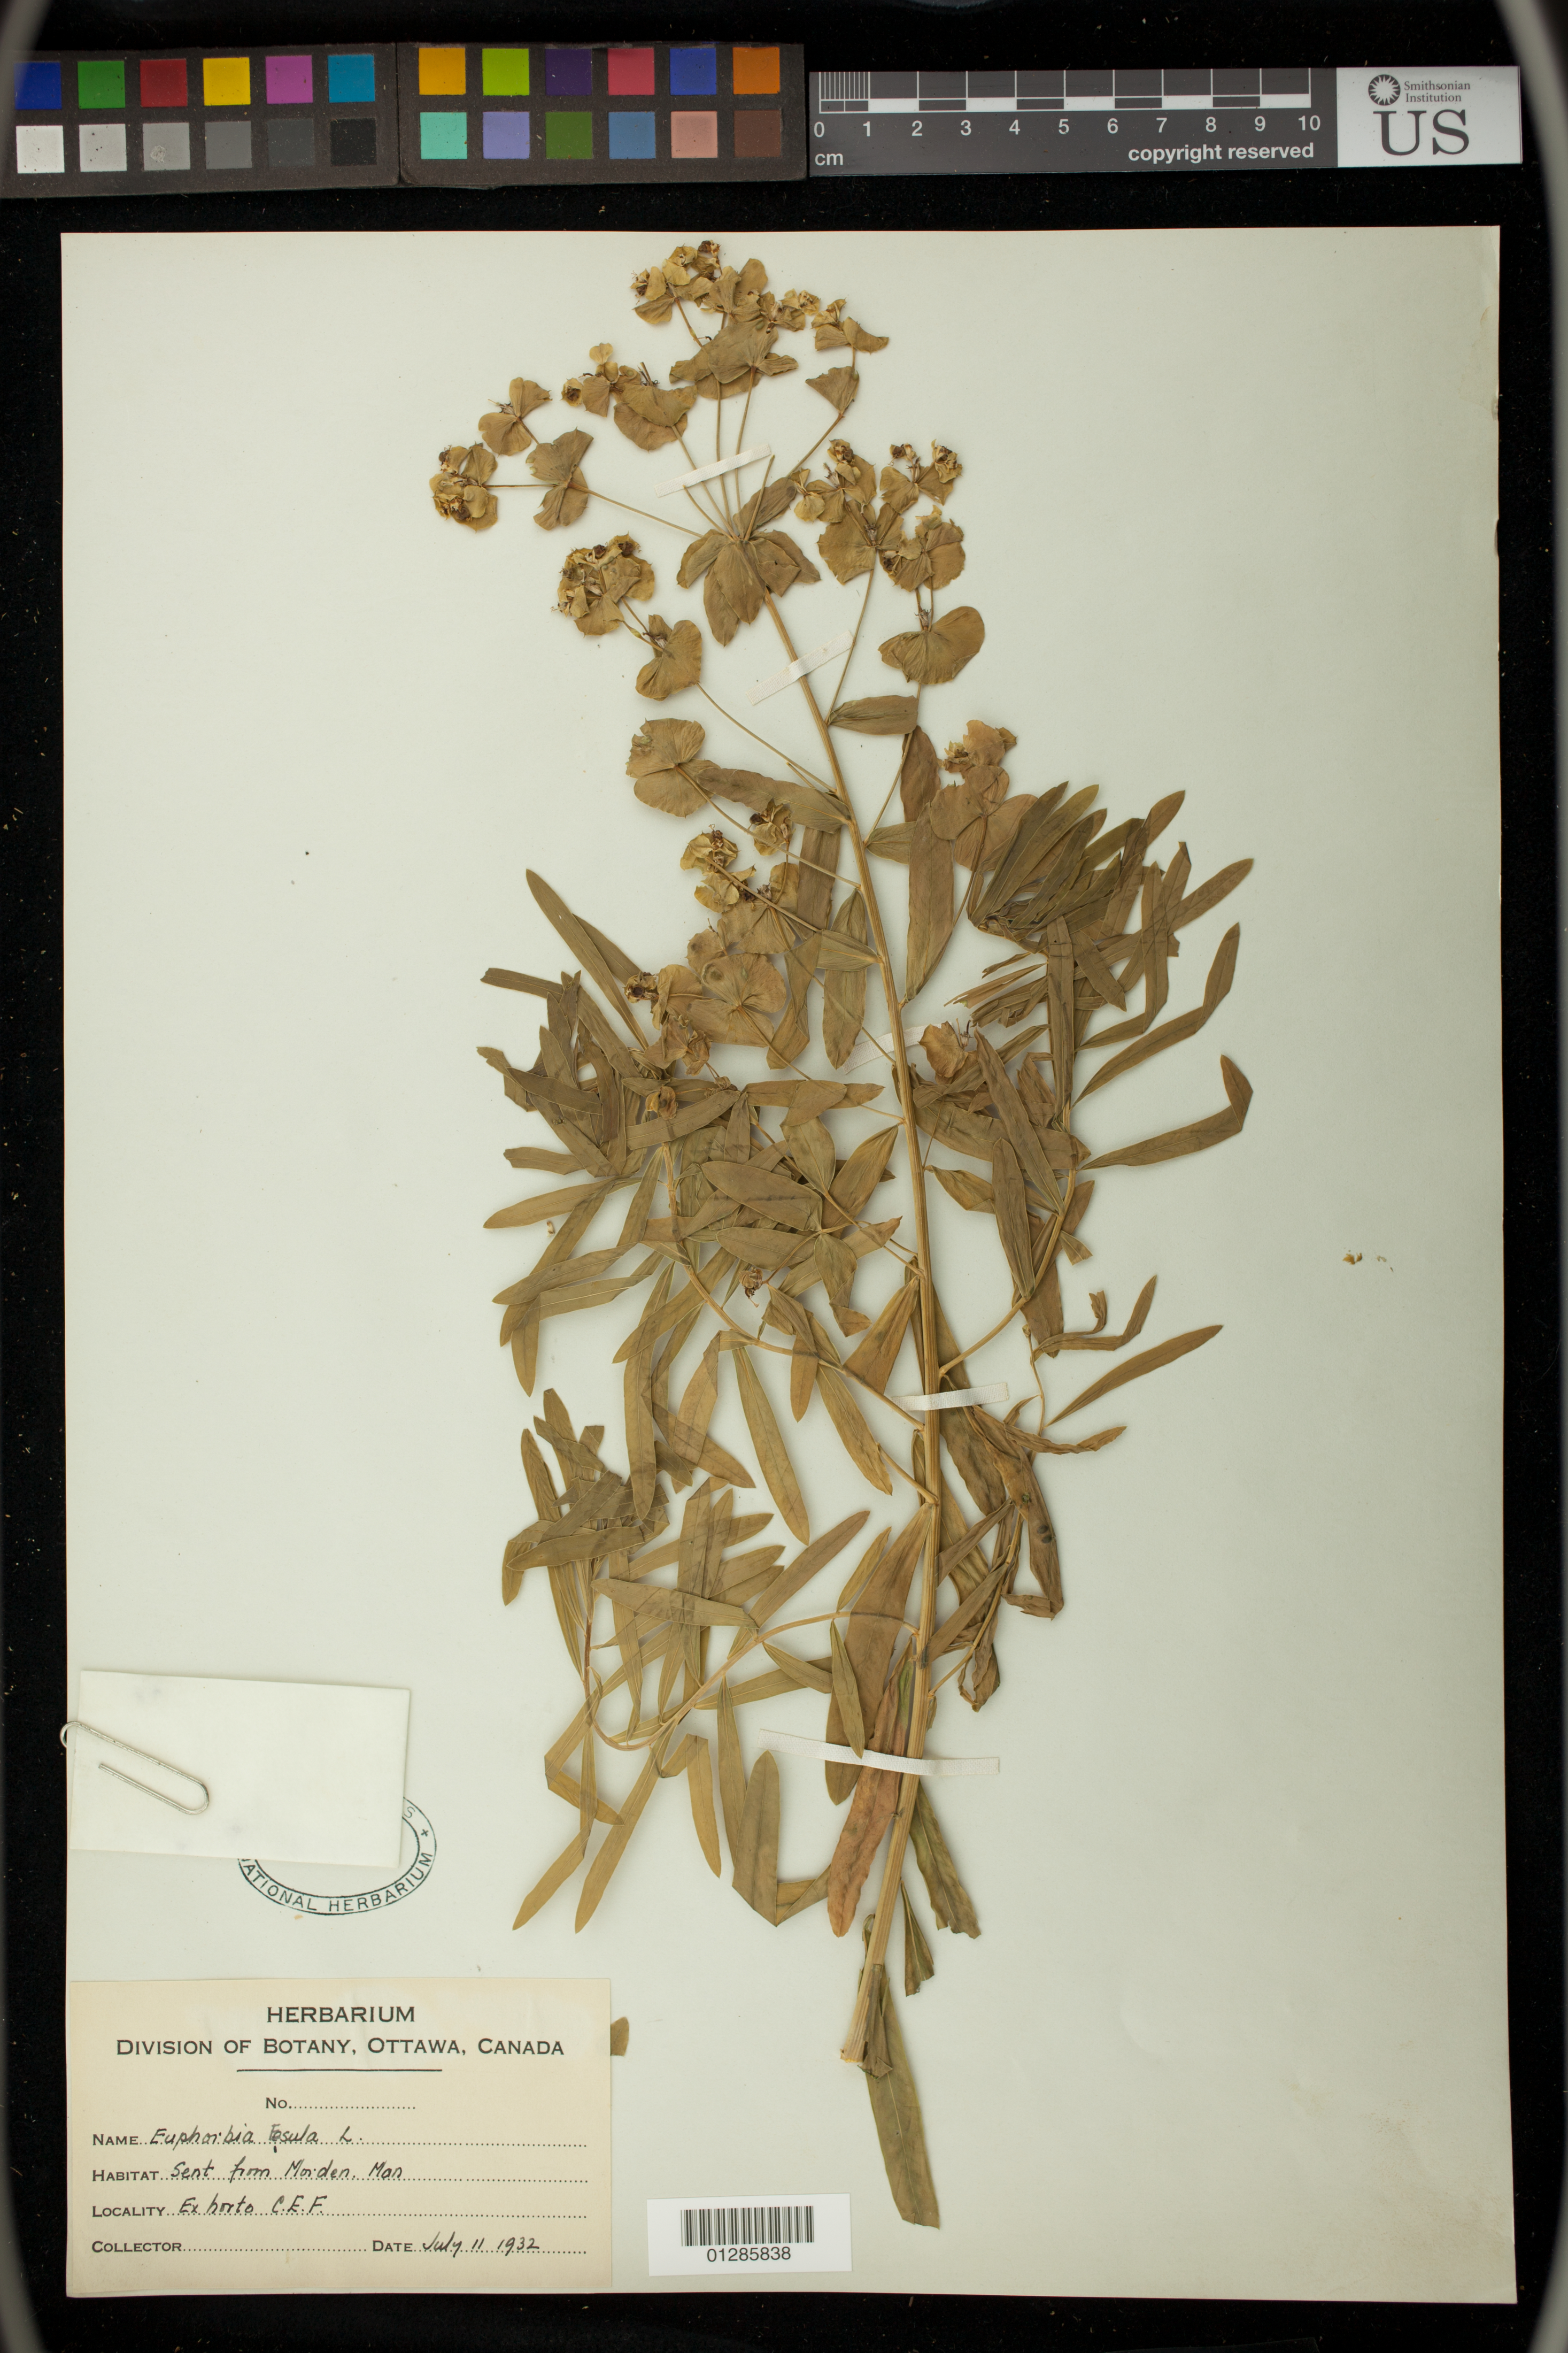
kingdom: Plantae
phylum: Tracheophyta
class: Magnoliopsida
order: Malpighiales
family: Euphorbiaceae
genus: Euphorbia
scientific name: Euphorbia esula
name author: L.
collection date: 1932-07-11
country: Canada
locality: Sent from Morden, Man. Ex horto C.E.F.